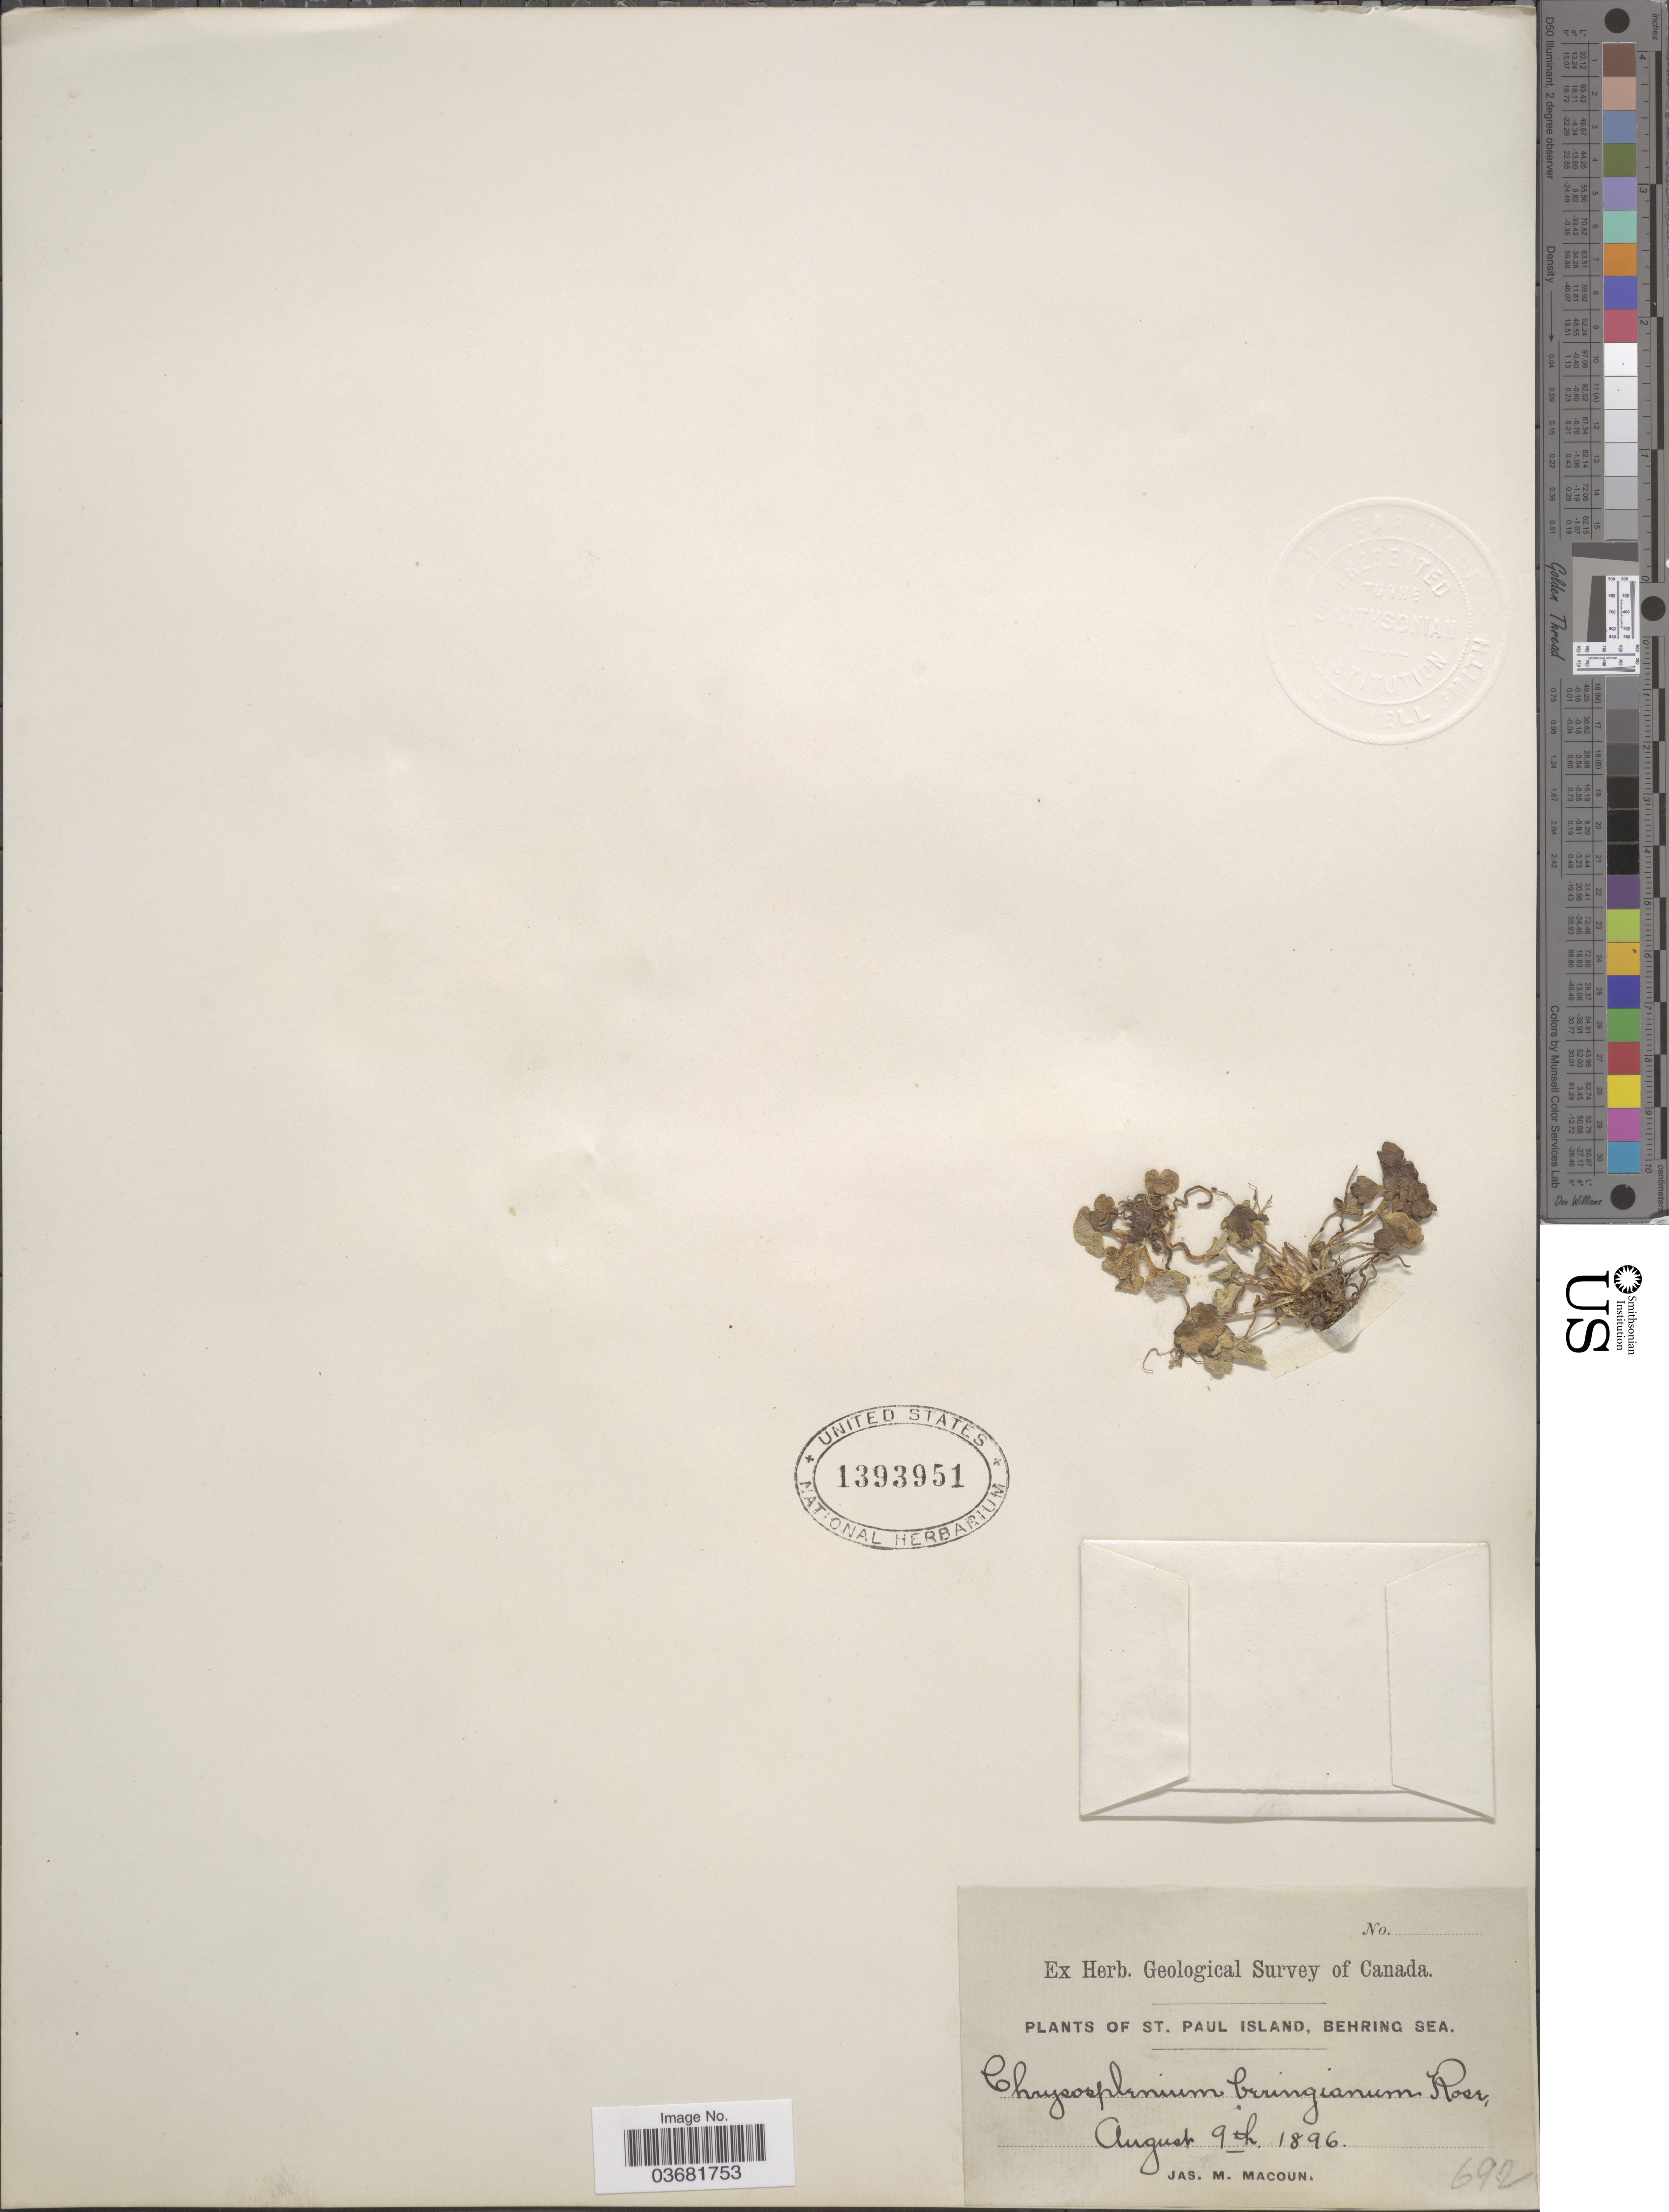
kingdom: Plantae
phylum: Tracheophyta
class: Magnoliopsida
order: Saxifragales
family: Saxifragaceae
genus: Chrysosplenium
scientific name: Chrysosplenium wrightii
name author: Franch. & Sav.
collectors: J. M. Macoun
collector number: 692?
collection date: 1896-08-09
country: United States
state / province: Alaska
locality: Geological Survey of Canada. St. Paul Island, Behring Sea.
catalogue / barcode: US 1393951